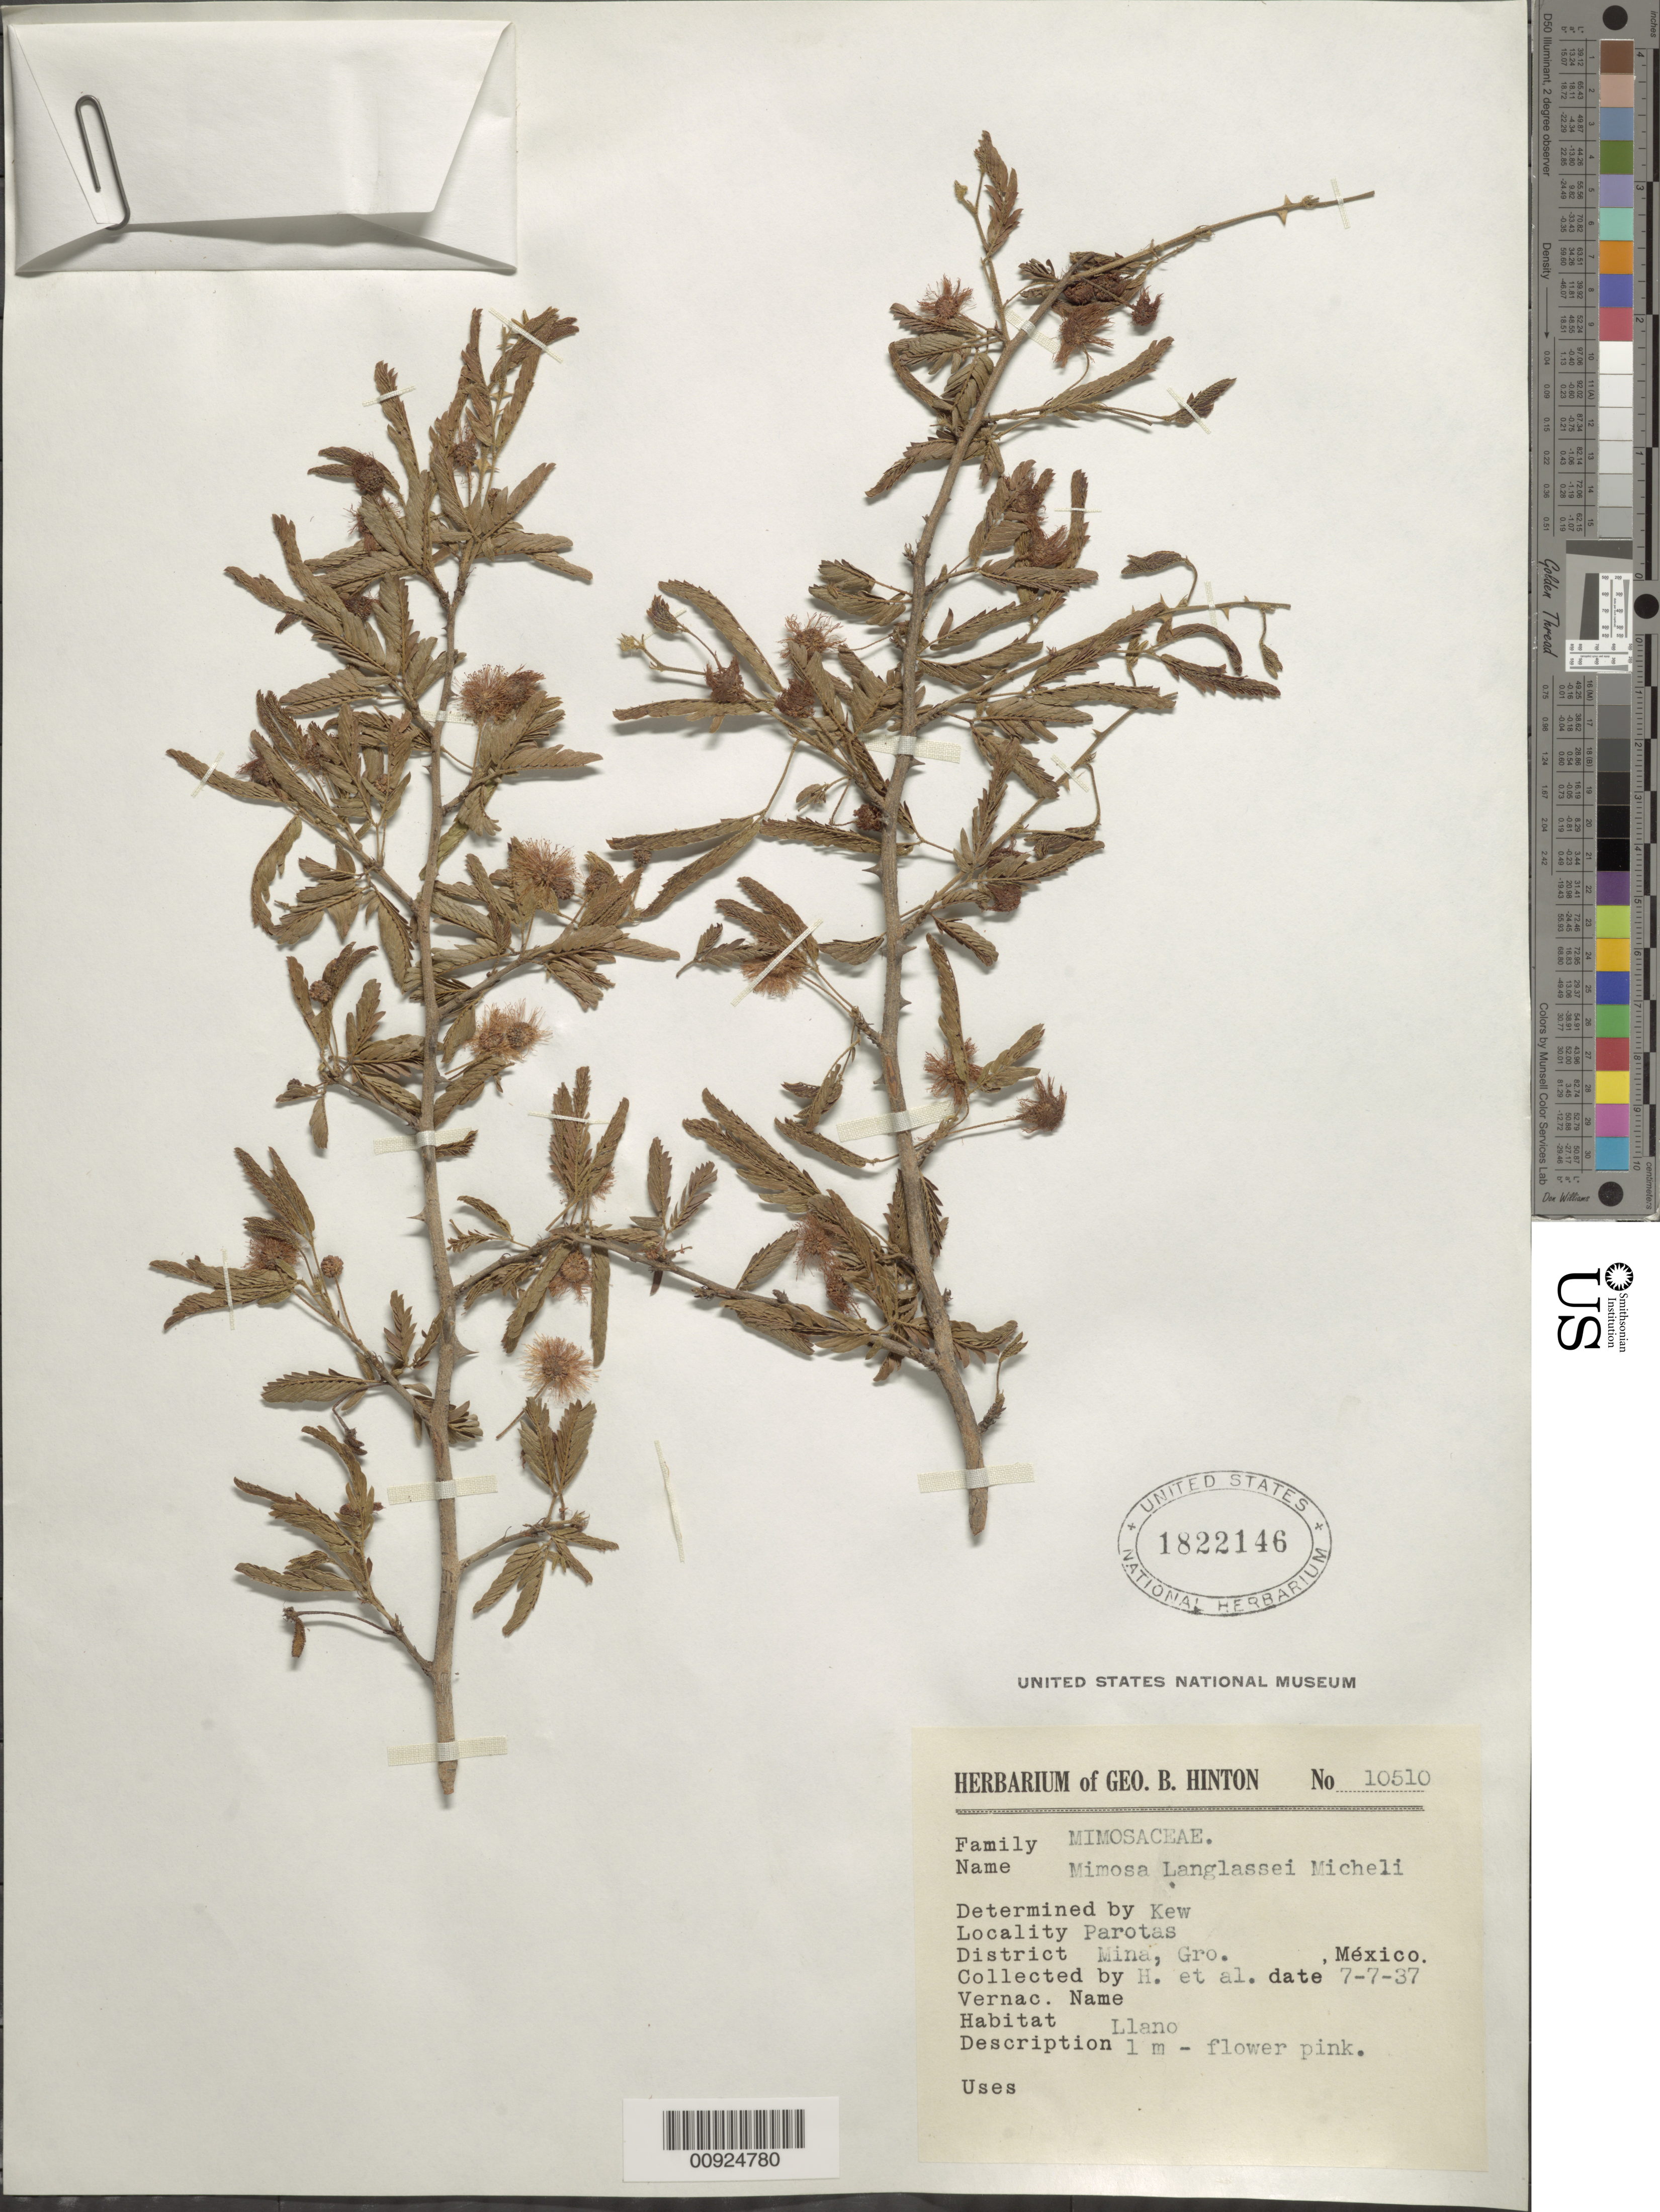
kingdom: Plantae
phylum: Tracheophyta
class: Magnoliopsida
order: Fabales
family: Fabaceae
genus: Mimosa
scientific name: Mimosa langlassei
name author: Micheli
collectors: G. B. Hinton & et al.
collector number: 10510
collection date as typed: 07 Jul 1937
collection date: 1937-07-07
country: Mexico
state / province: Guerrero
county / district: Mina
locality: Parotas, District Mina, Gro.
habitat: Llano.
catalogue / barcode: US 1822146